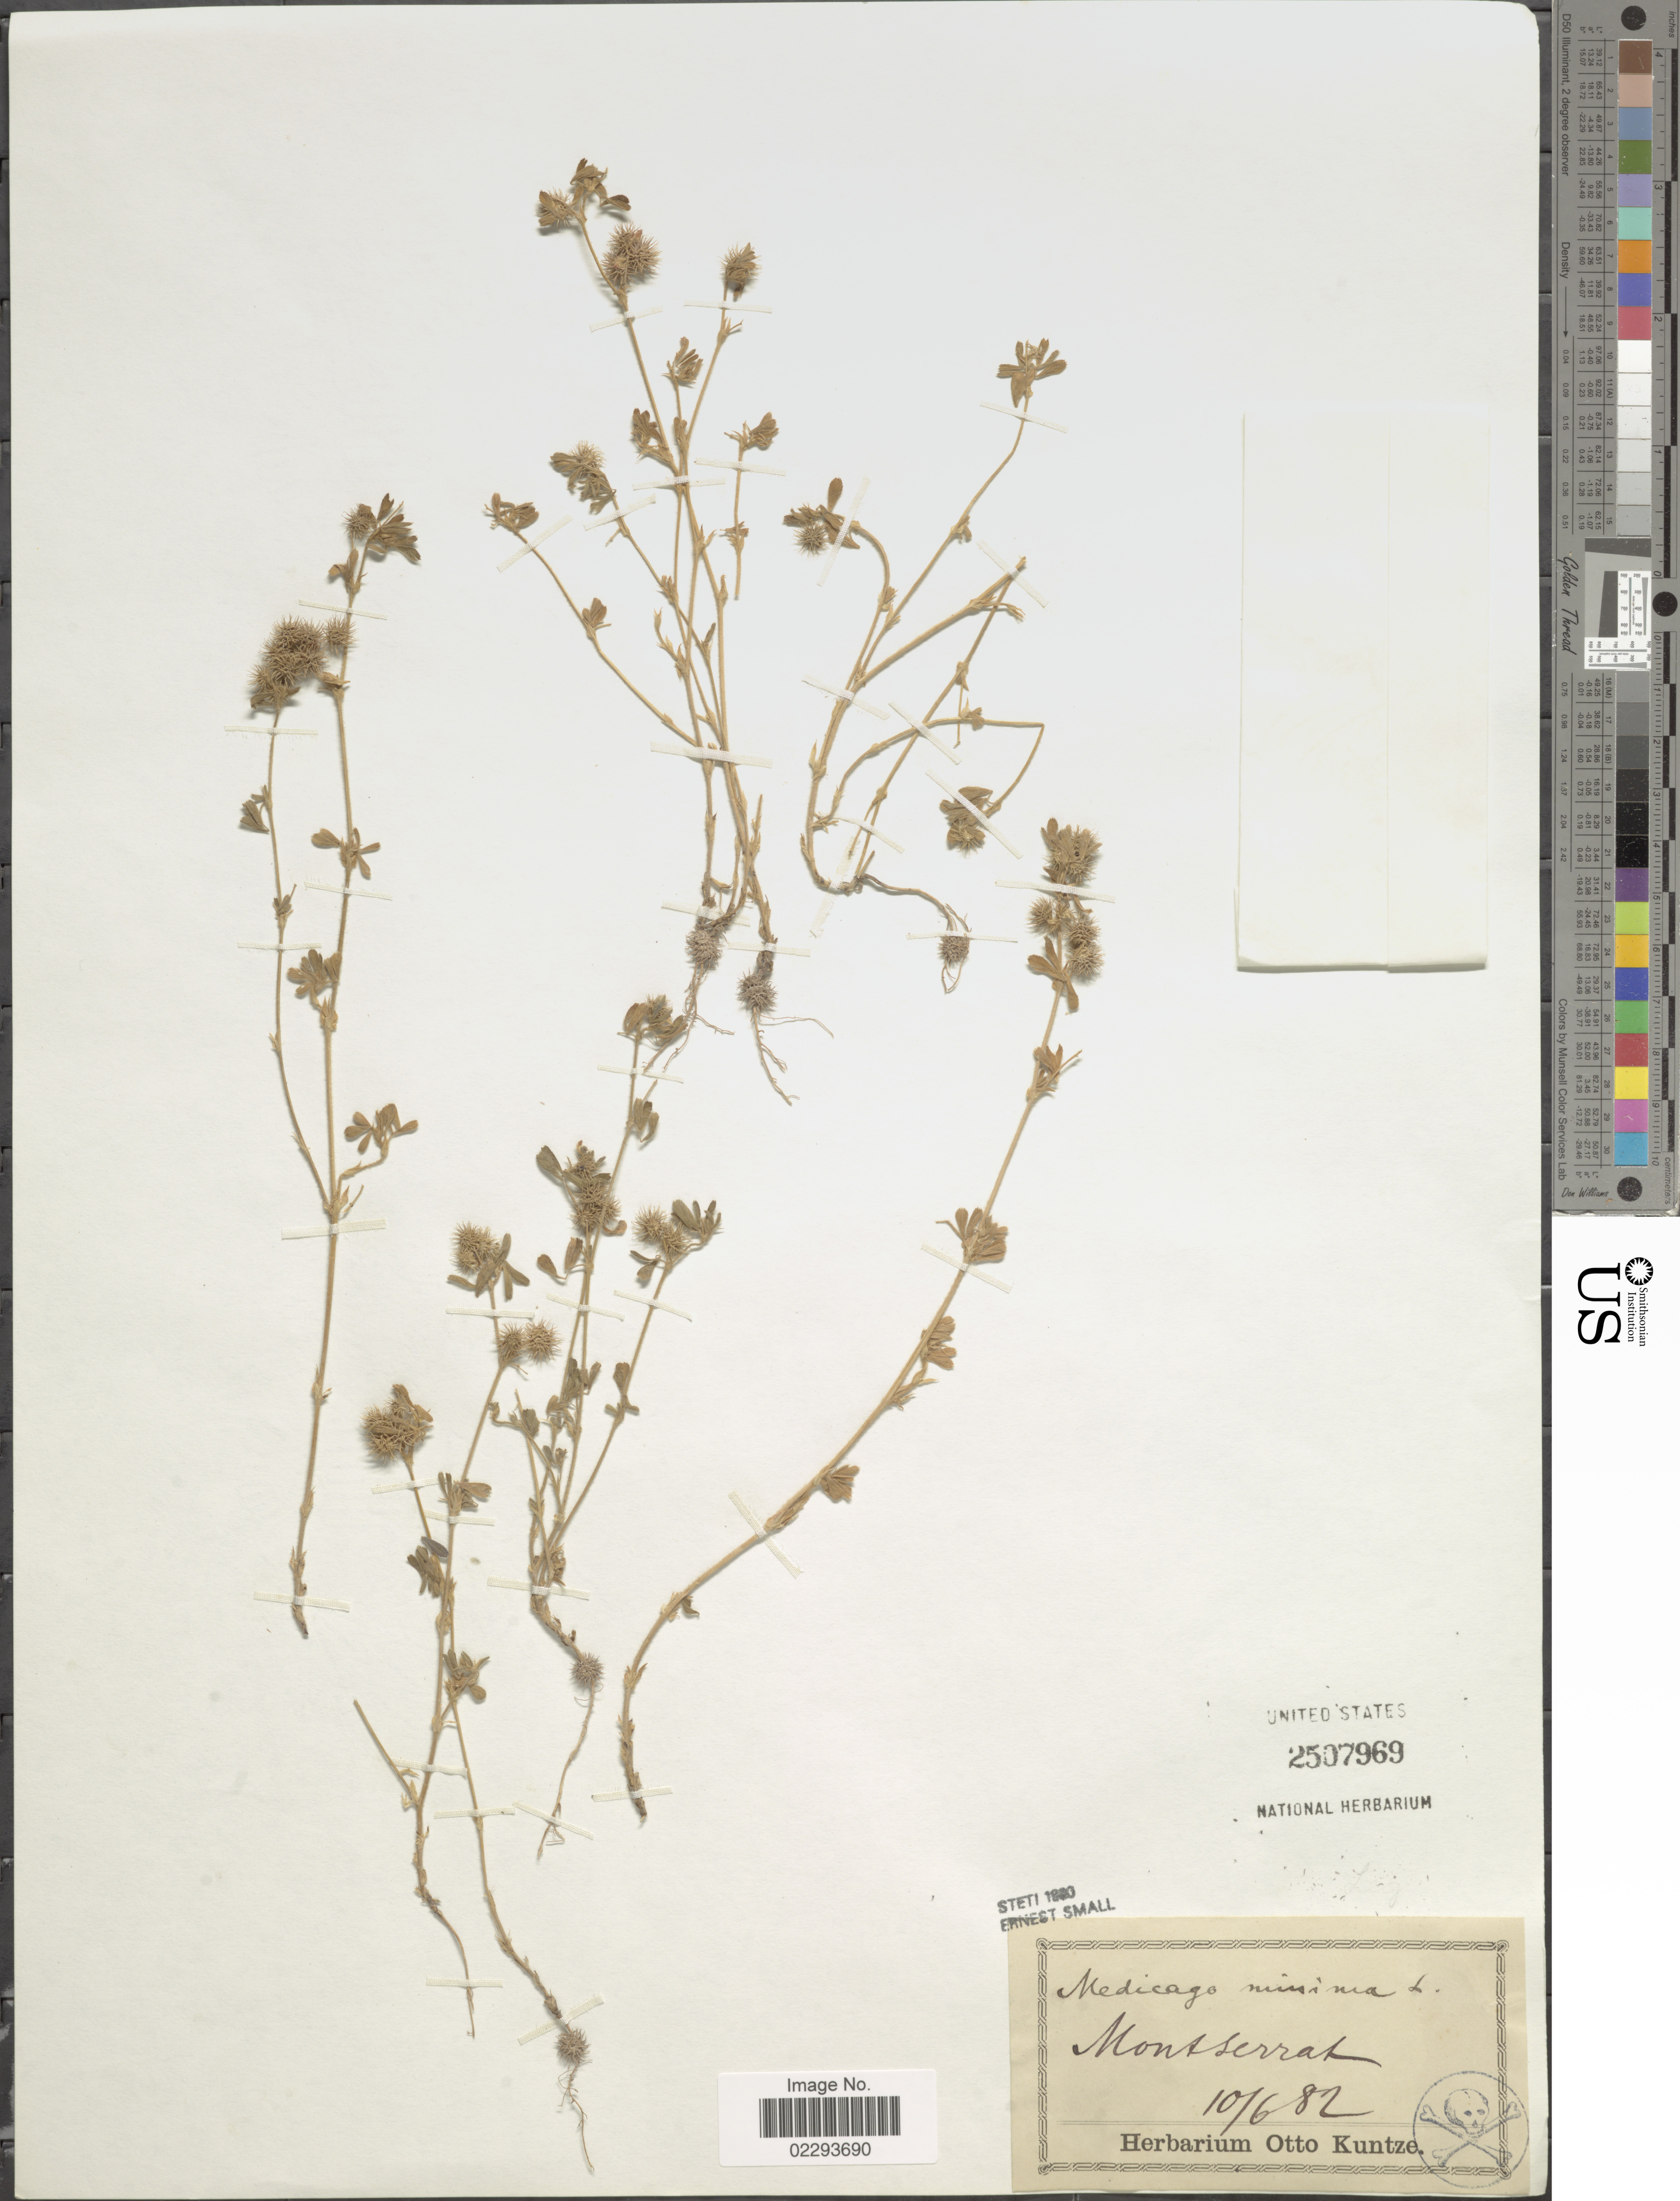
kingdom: Plantae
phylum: Tracheophyta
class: Magnoliopsida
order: Fabales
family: Fabaceae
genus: Medicago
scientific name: Medicago minima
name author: Lam.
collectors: ex herb. Otto Kuntze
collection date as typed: Transcribed d/m/y: 10/6/82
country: Montserrat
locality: Monsserat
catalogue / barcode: US 2507969